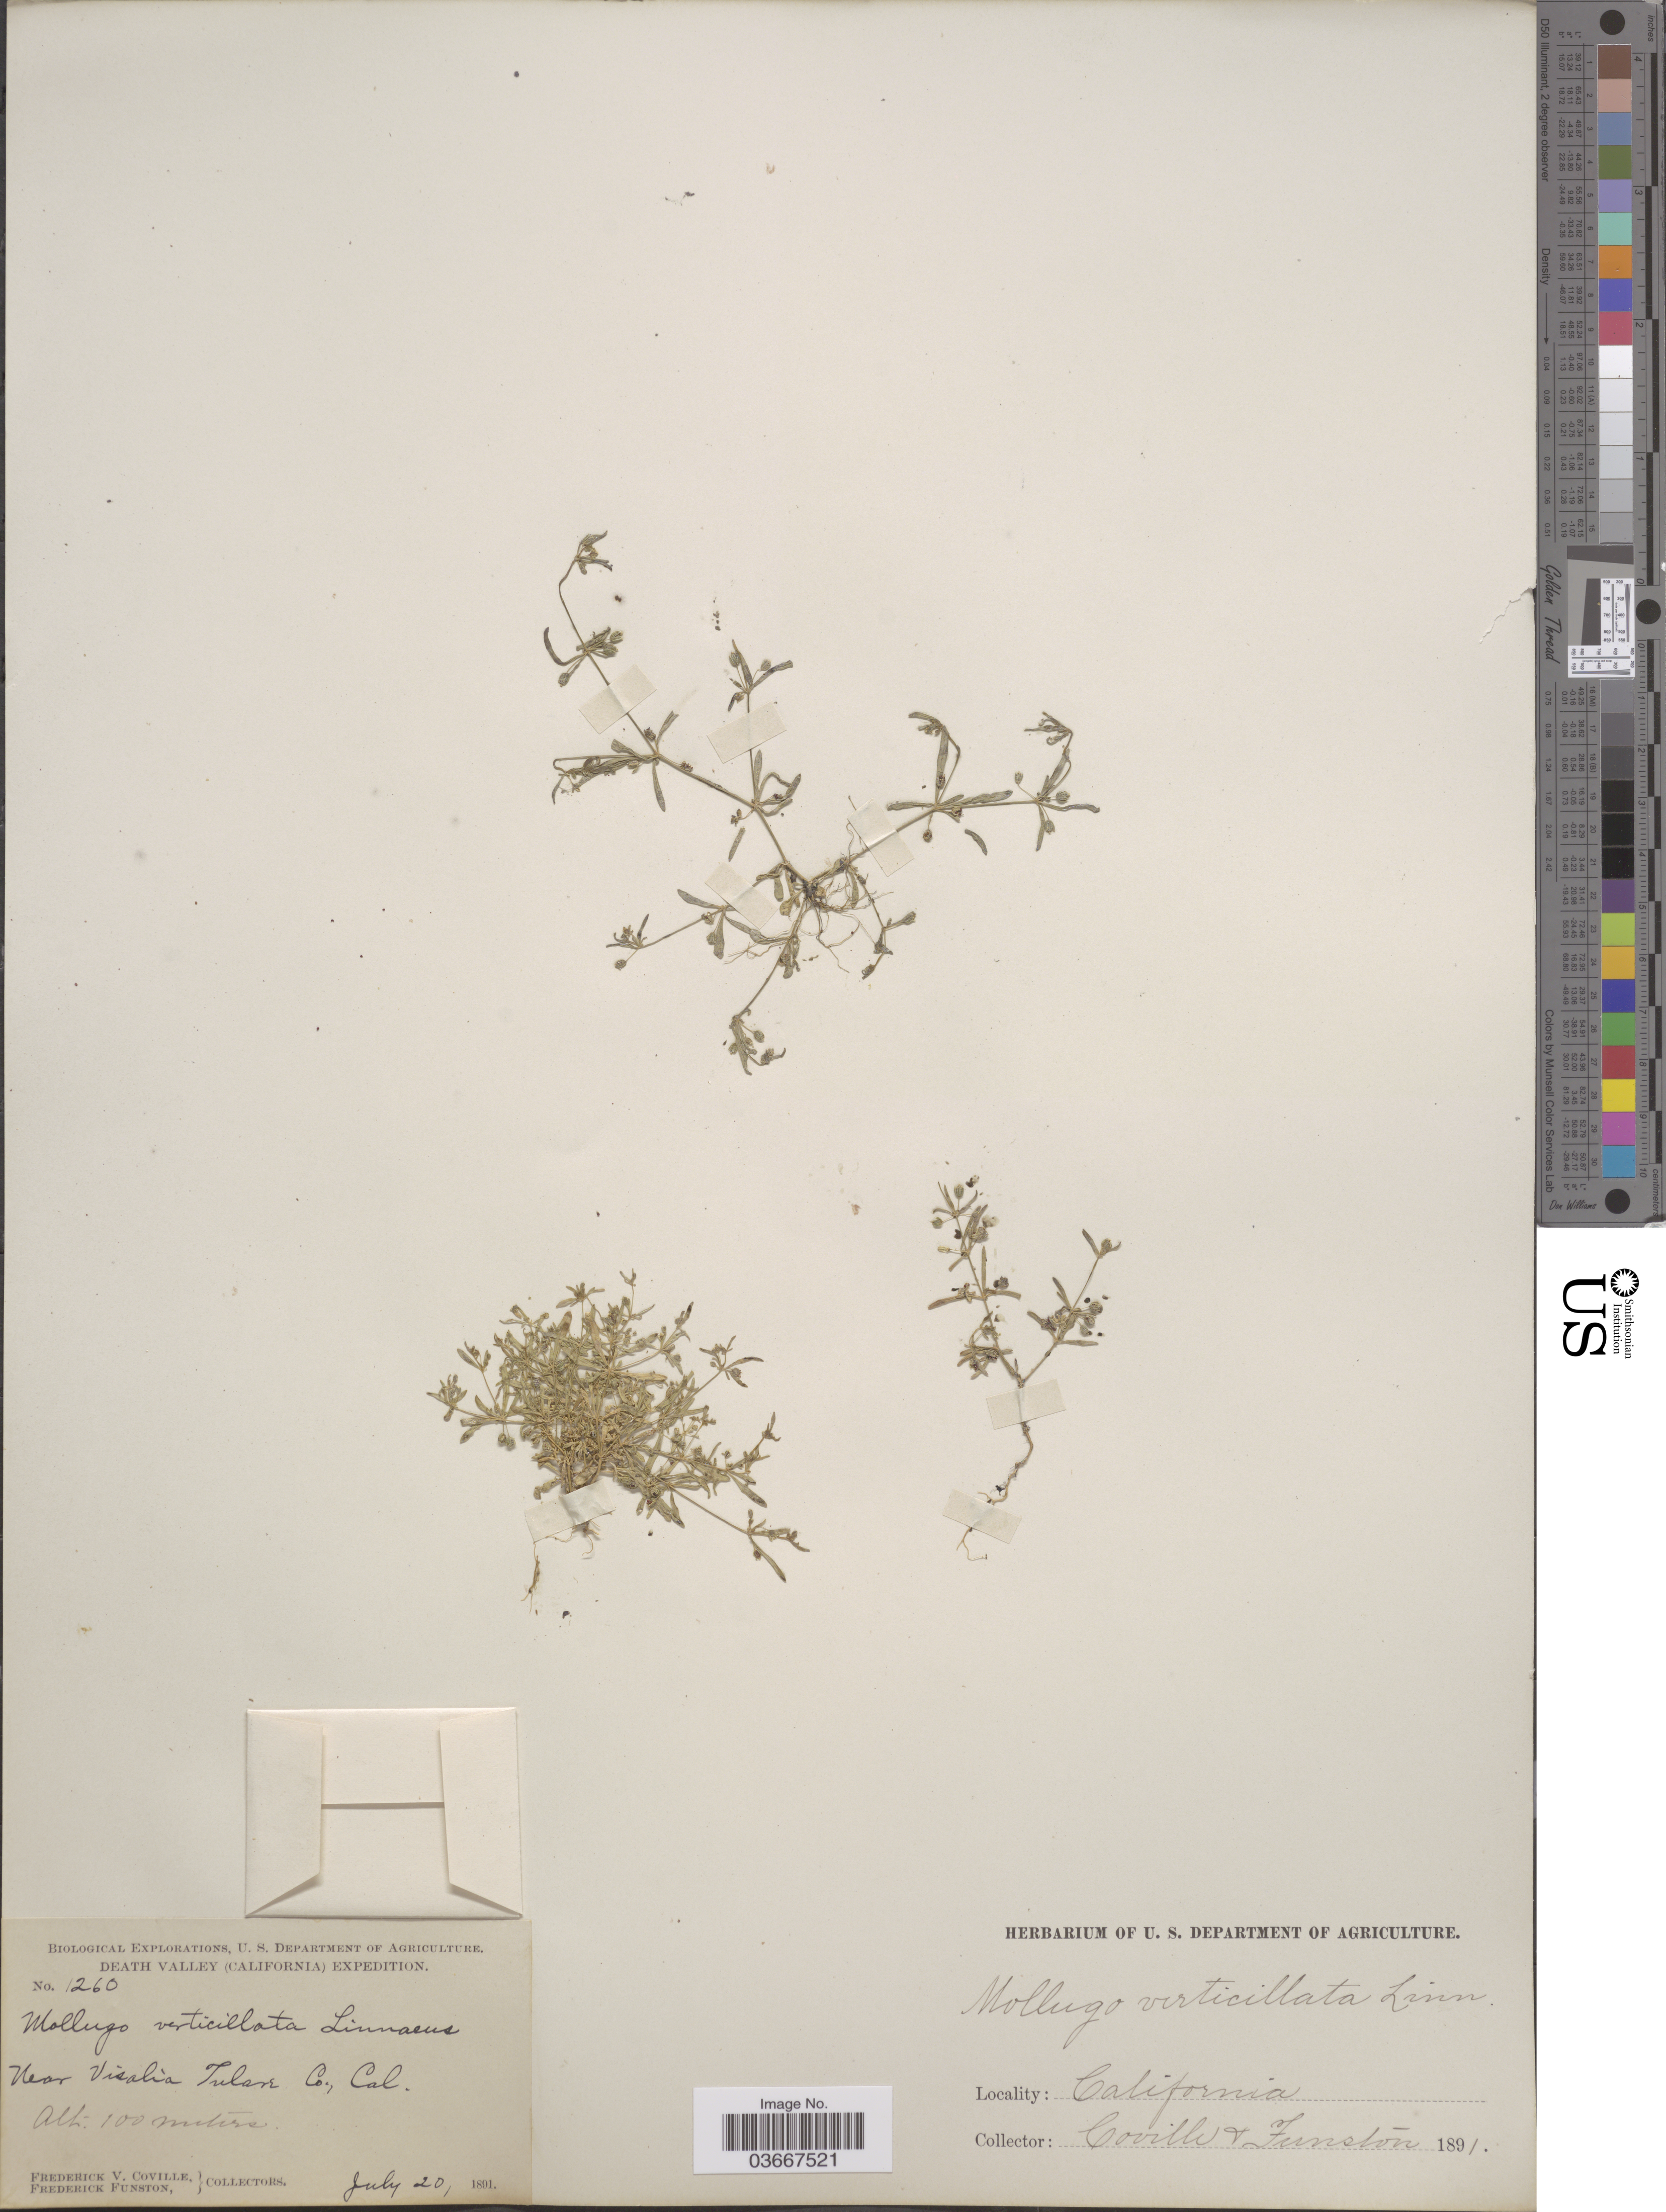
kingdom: Plantae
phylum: Tracheophyta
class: Magnoliopsida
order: Caryophyllales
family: Molluginaceae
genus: Mollugo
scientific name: Mollugo verticillata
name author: L.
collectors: F. V. Coville & F. Funston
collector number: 1260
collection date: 1891-07-20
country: United States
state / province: California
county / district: Tulare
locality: Death Valley, Near Visalia Tulare Co.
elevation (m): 100